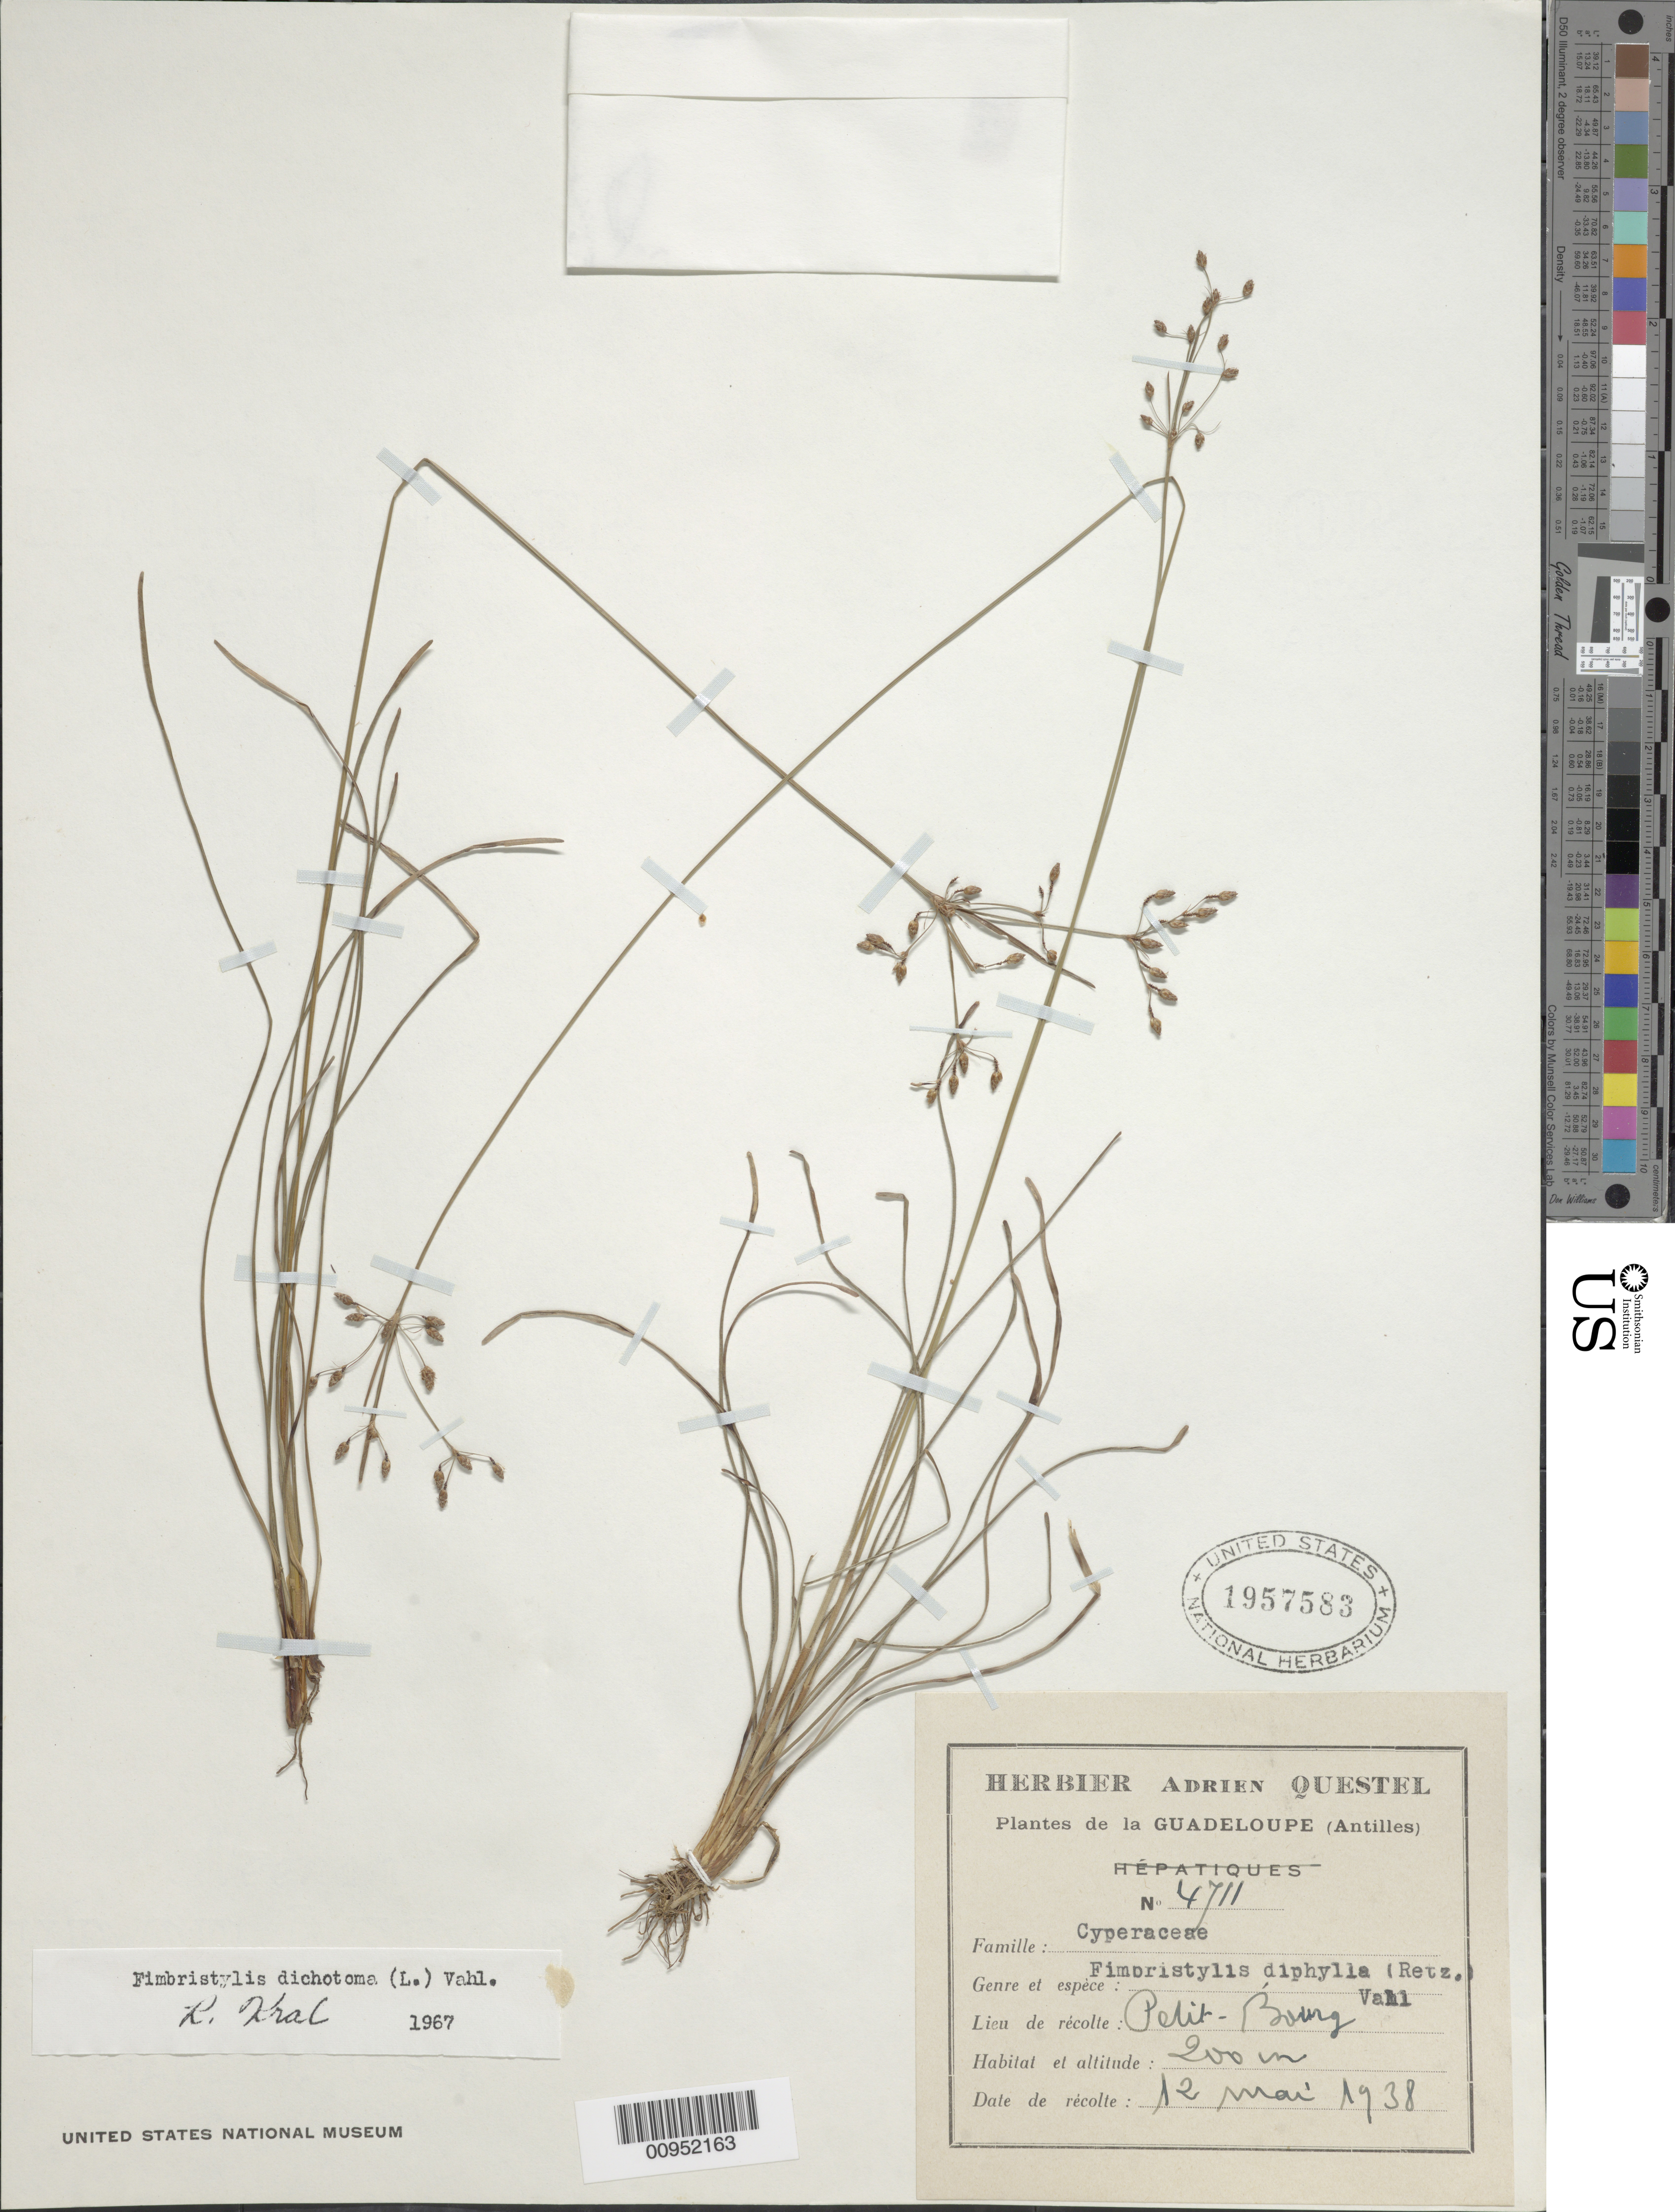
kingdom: Plantae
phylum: Tracheophyta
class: Liliopsida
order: Poales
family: Cyperaceae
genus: Fimbristylis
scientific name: Fimbristylis dichotoma subsp. dichotoma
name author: (L.) Vahl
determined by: Kral, Robert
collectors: A. Questel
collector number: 4711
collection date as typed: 12 May 1938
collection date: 1938-05-12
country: Guadeloupe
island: Basse Terre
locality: Petit Bourg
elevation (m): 200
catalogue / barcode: US 1957583